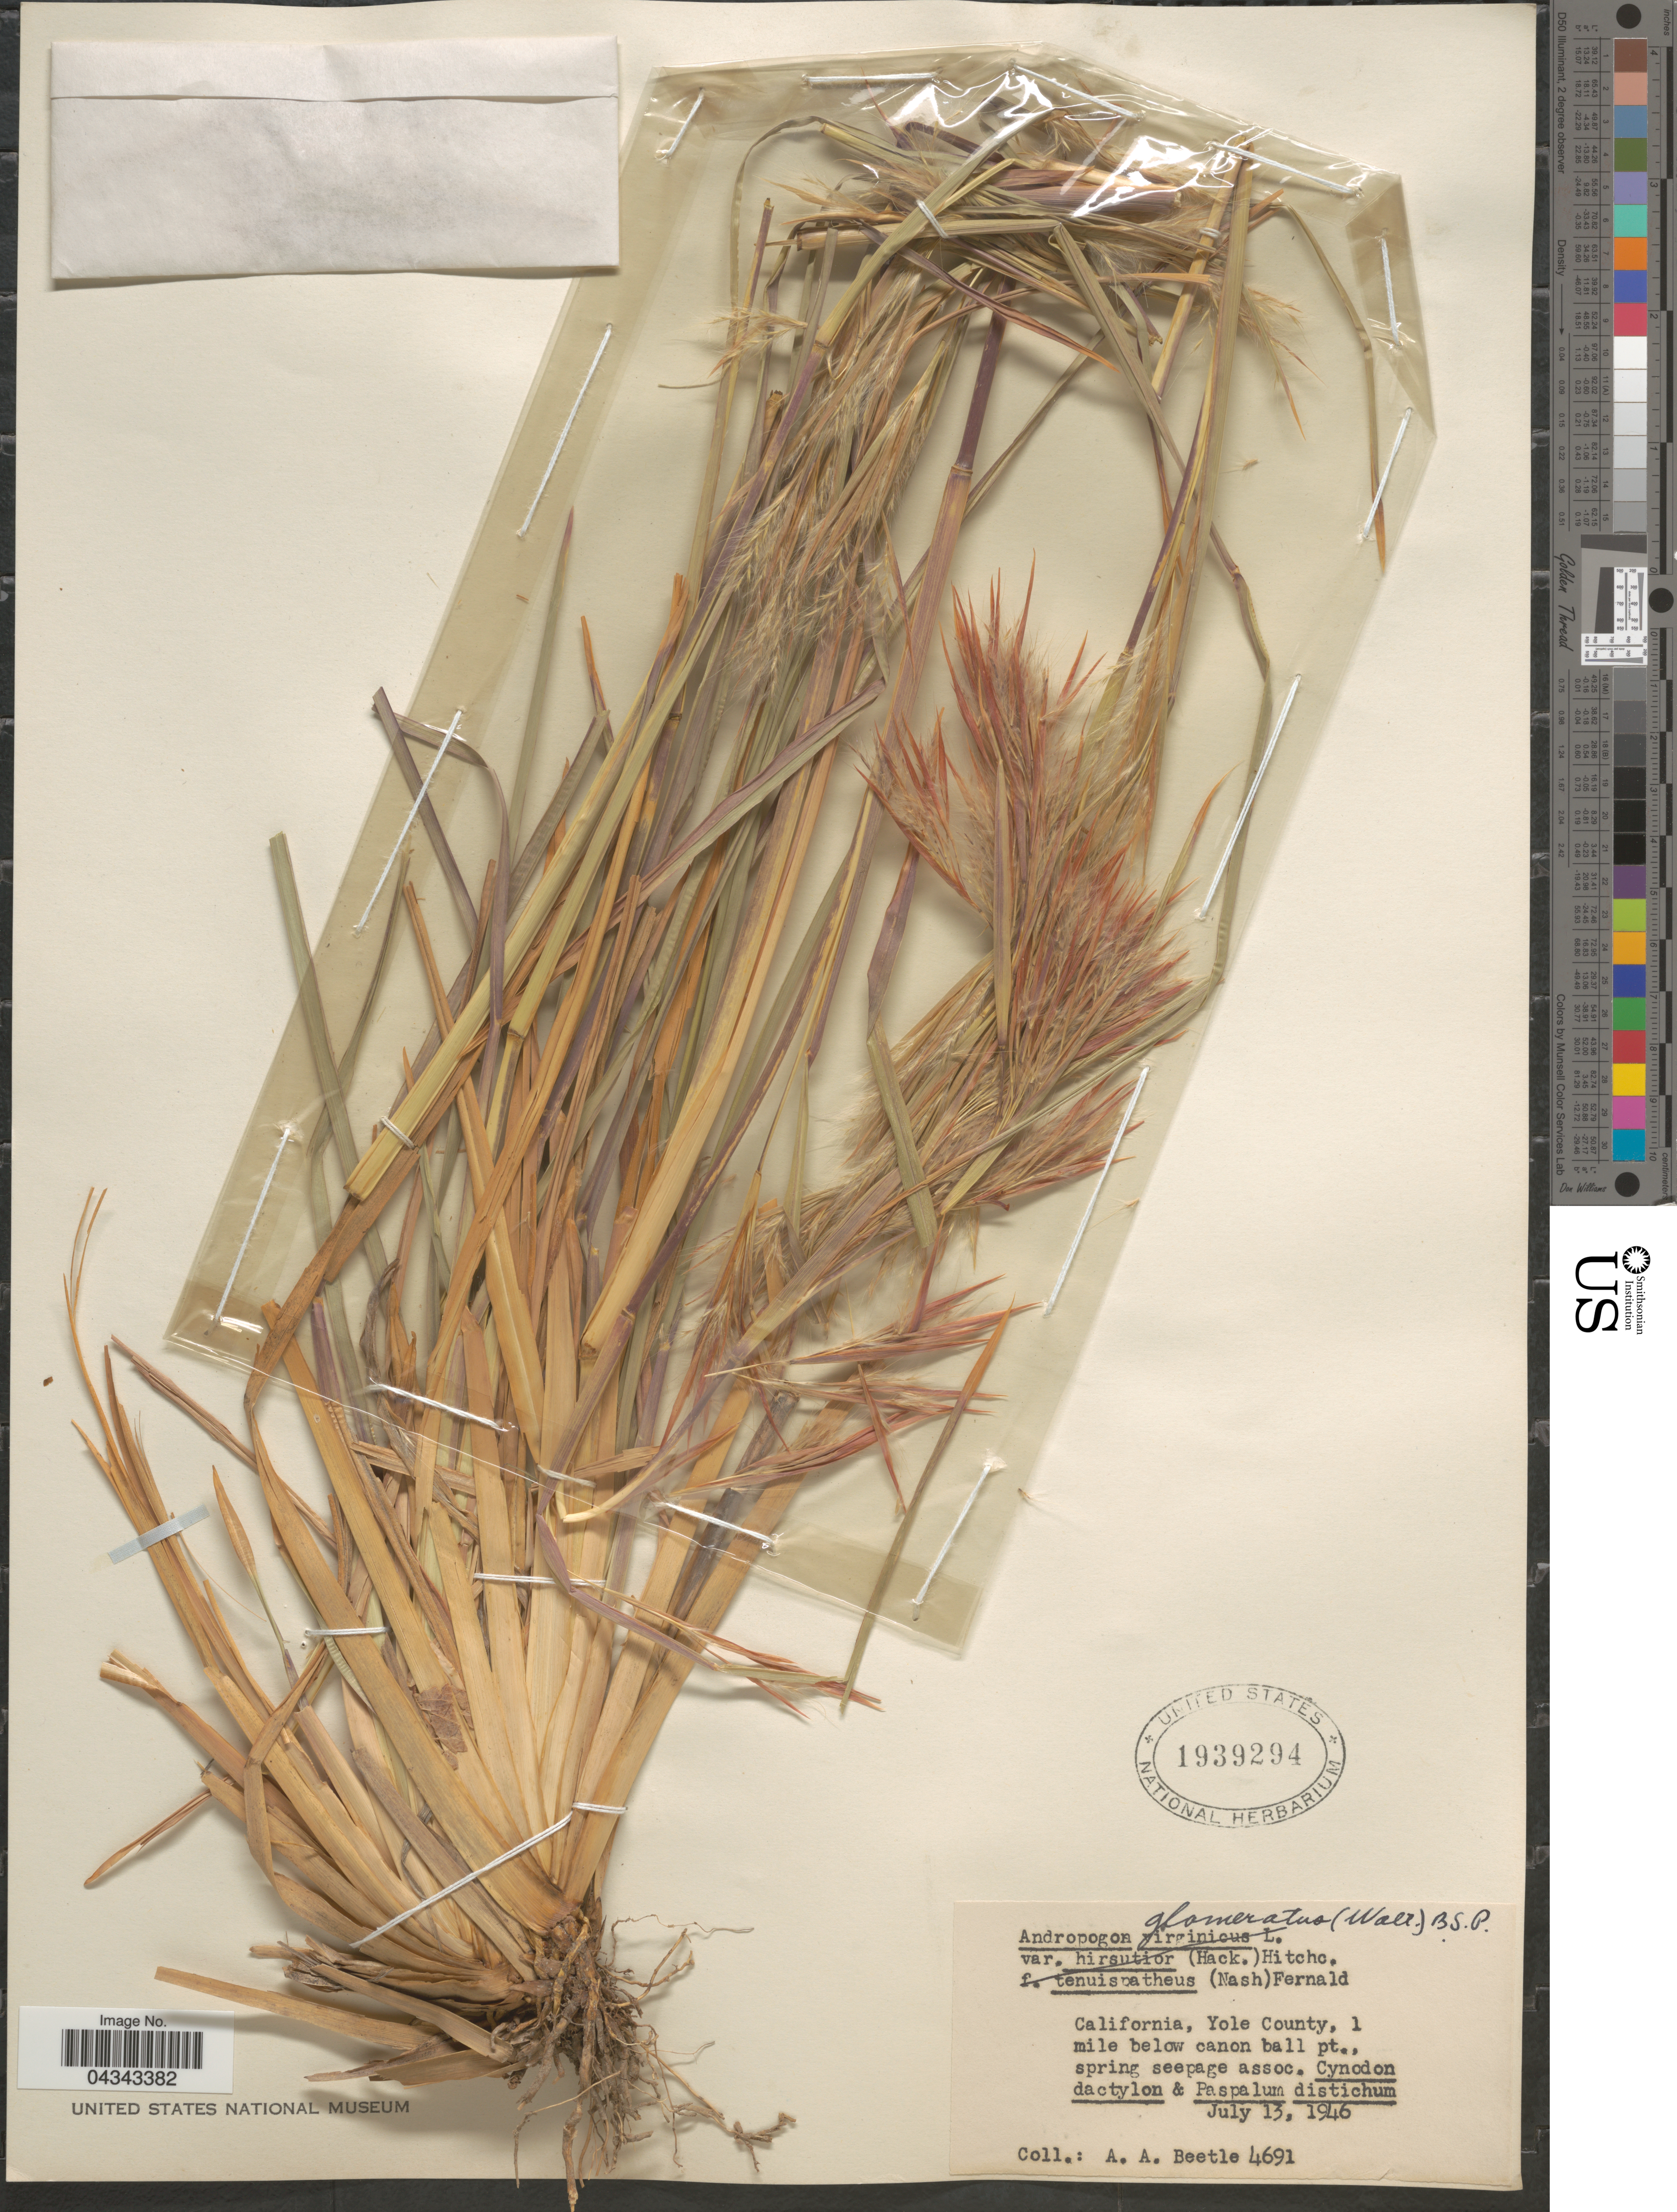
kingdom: Plantae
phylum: Tracheophyta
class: Liliopsida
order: Poales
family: Poaceae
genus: Andropogon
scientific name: Andropogon glomeratus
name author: (Walter) Britton, Stearns & Poggenb.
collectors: A. A. Beetle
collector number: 4691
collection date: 1946-07-13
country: United States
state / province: California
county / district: Yolo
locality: Yole County, 1 mile below canon ball.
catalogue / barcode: US 1939294